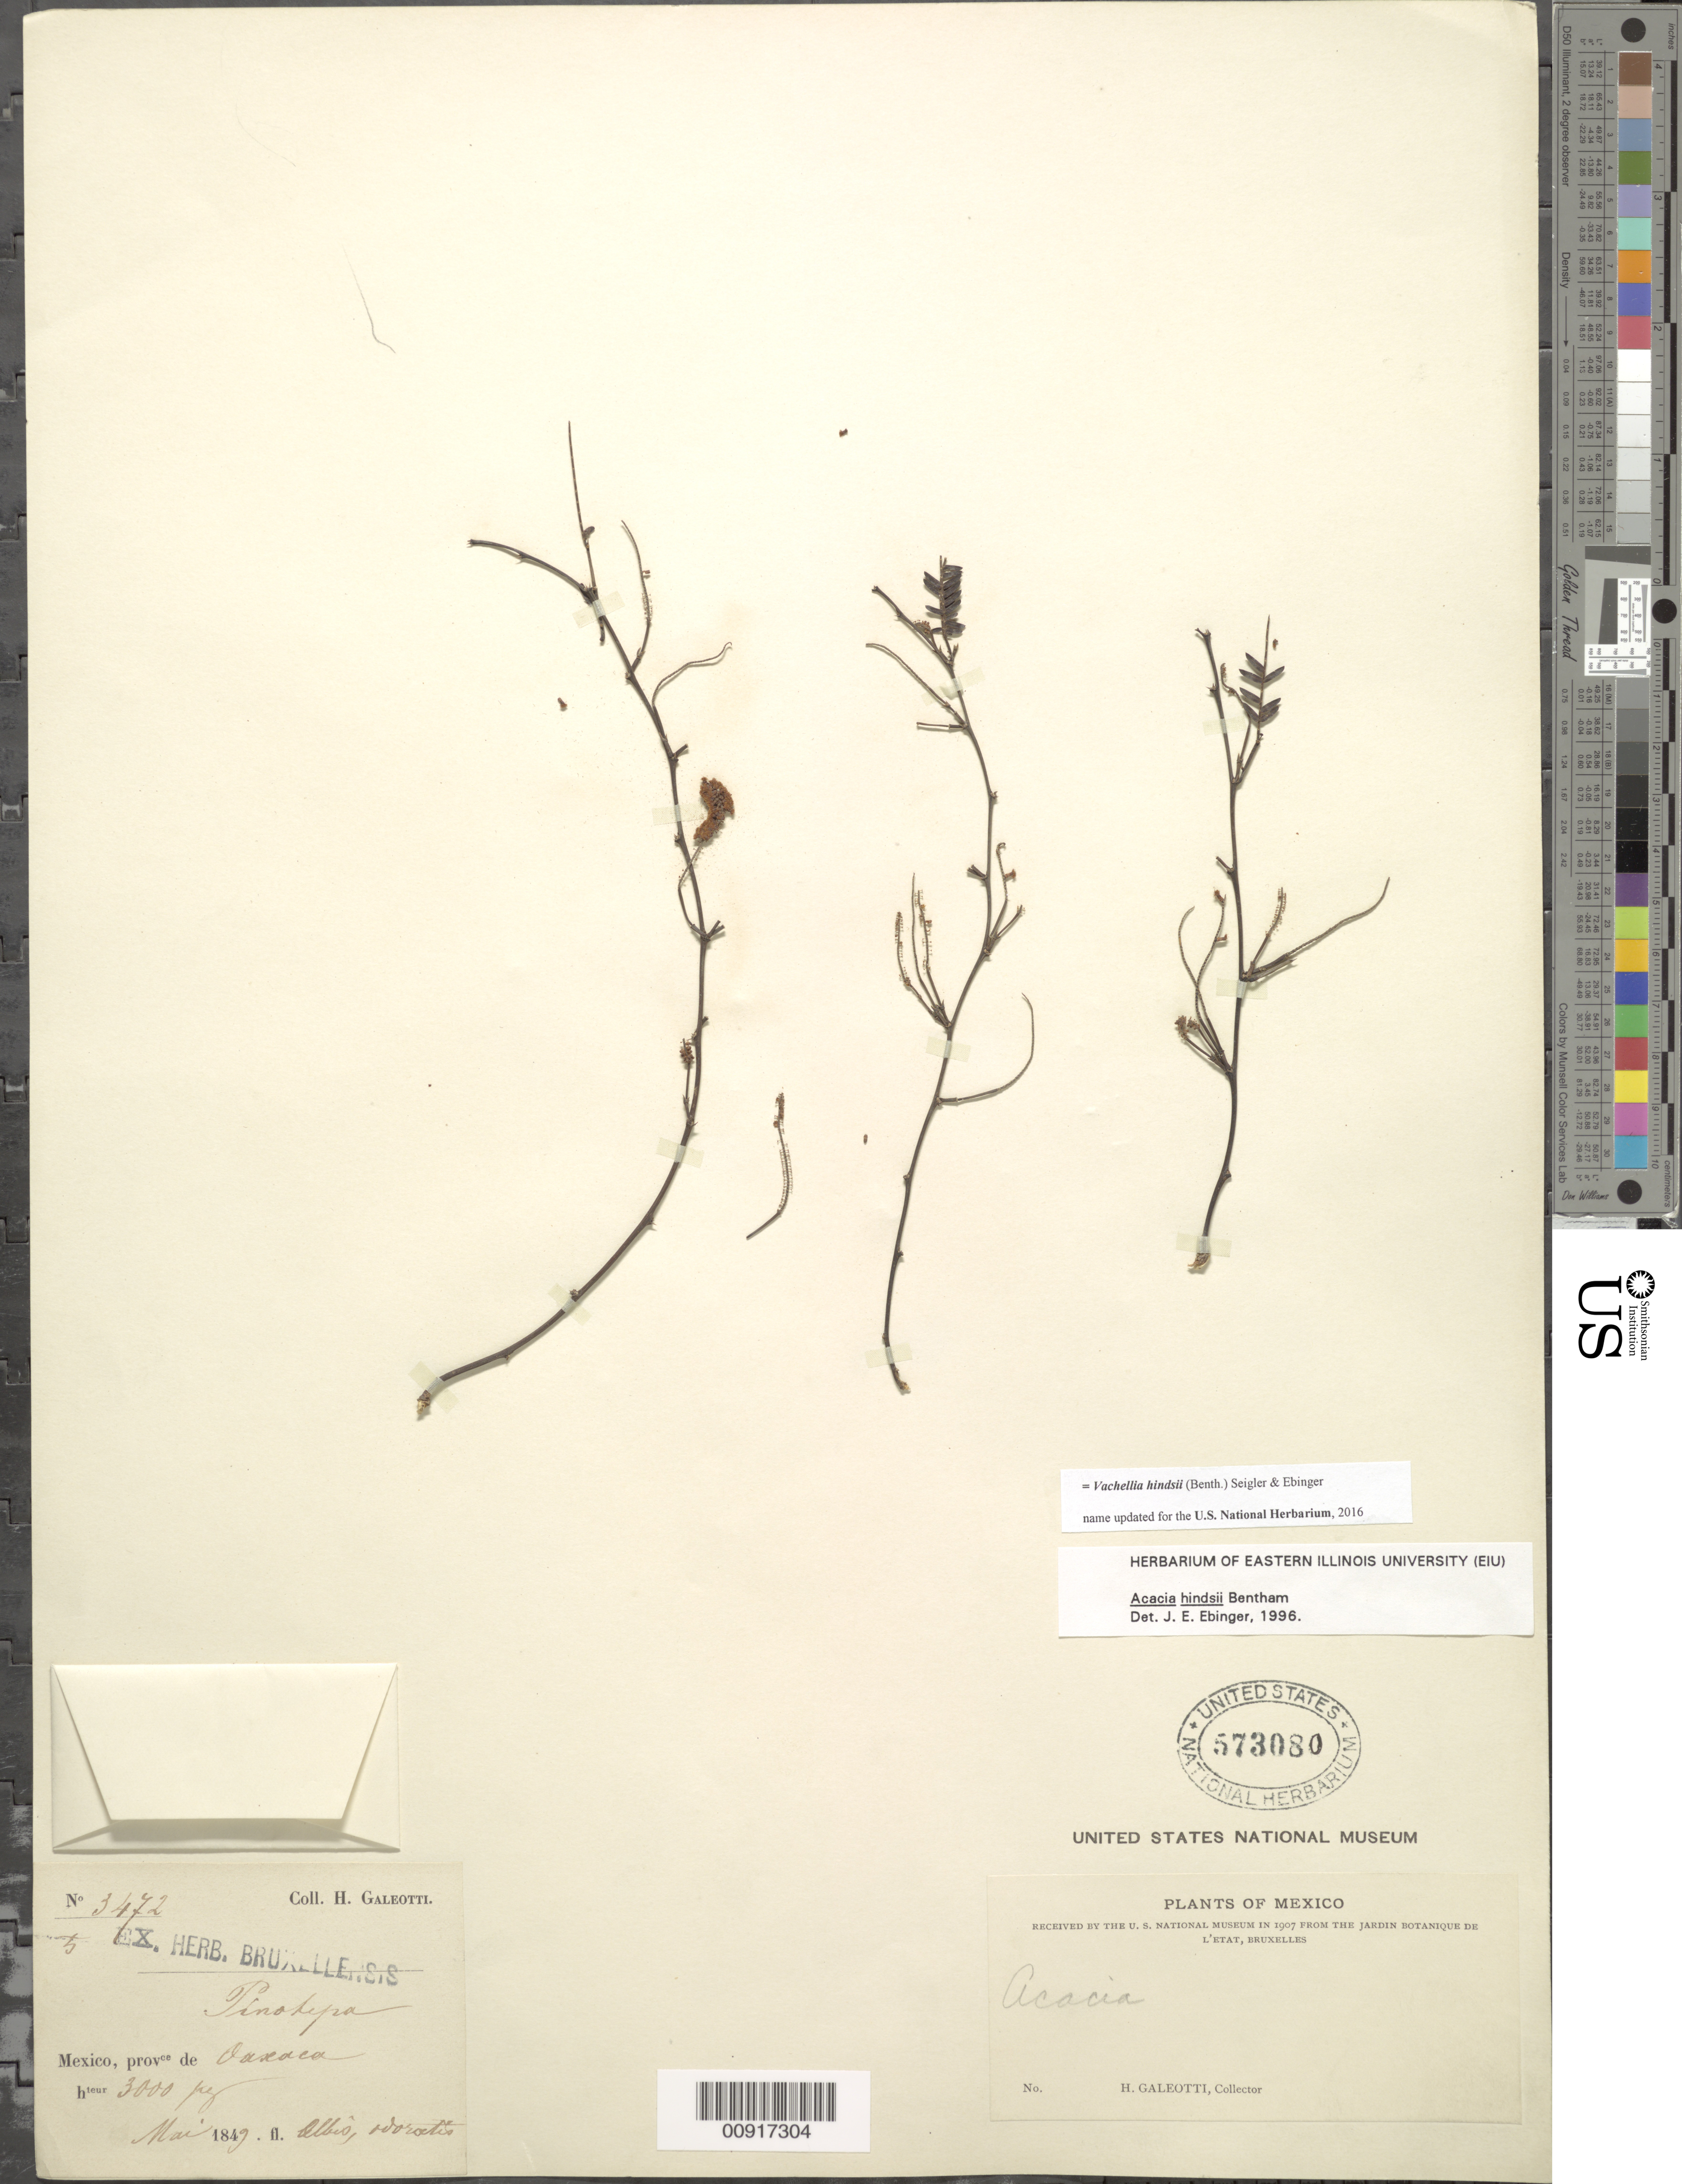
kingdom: Plantae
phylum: Tracheophyta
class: Magnoliopsida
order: Fabales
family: Fabaceae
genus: Vachellia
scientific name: Vachellia hindsii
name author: (Benth.) Seigler & Ebinger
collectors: H. G. Galeotti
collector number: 3472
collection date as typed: May 1849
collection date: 1849-05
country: Mexico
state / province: Oaxaca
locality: Pinotepa.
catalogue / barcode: US 573080